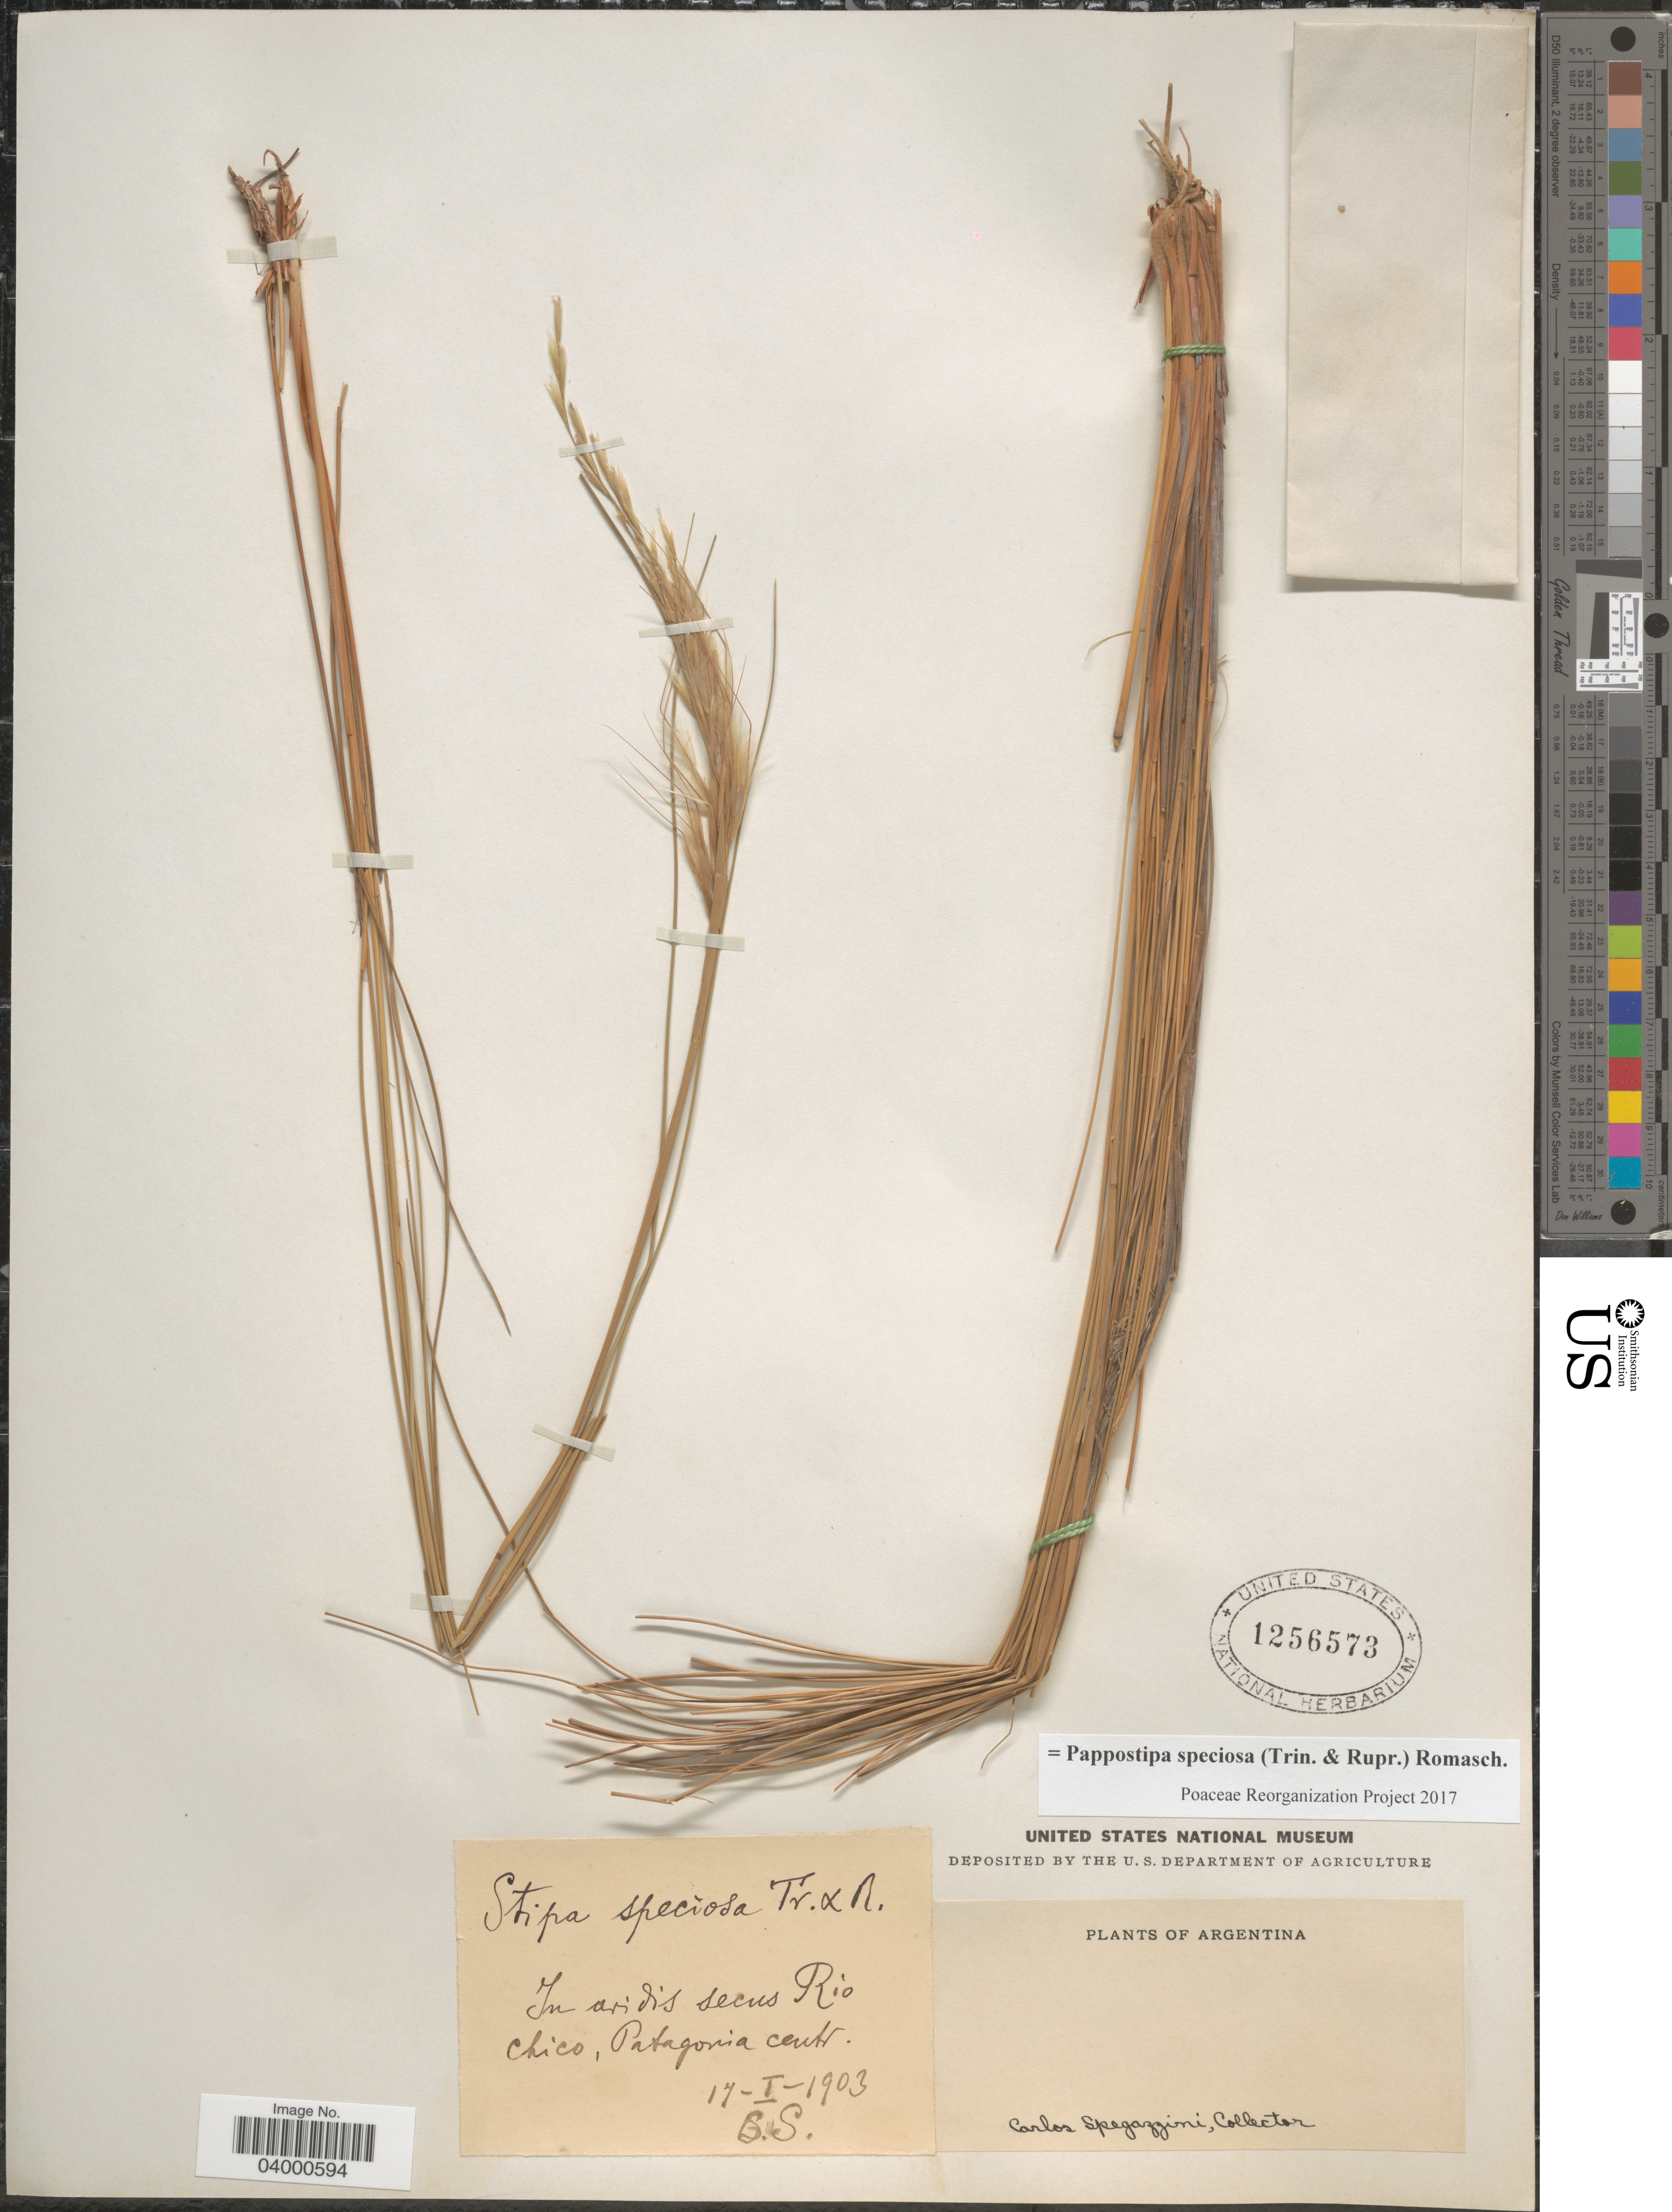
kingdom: Plantae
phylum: Tracheophyta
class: Liliopsida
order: Poales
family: Poaceae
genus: Pappostipa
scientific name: Pappostipa speciosa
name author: (Trin. & Rupr.) Romasch.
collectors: C. L. Spegazzini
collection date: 1903-01-17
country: Argentina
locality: In aridis secus Rio Chico, Patagonia centr.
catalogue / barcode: US 1256573